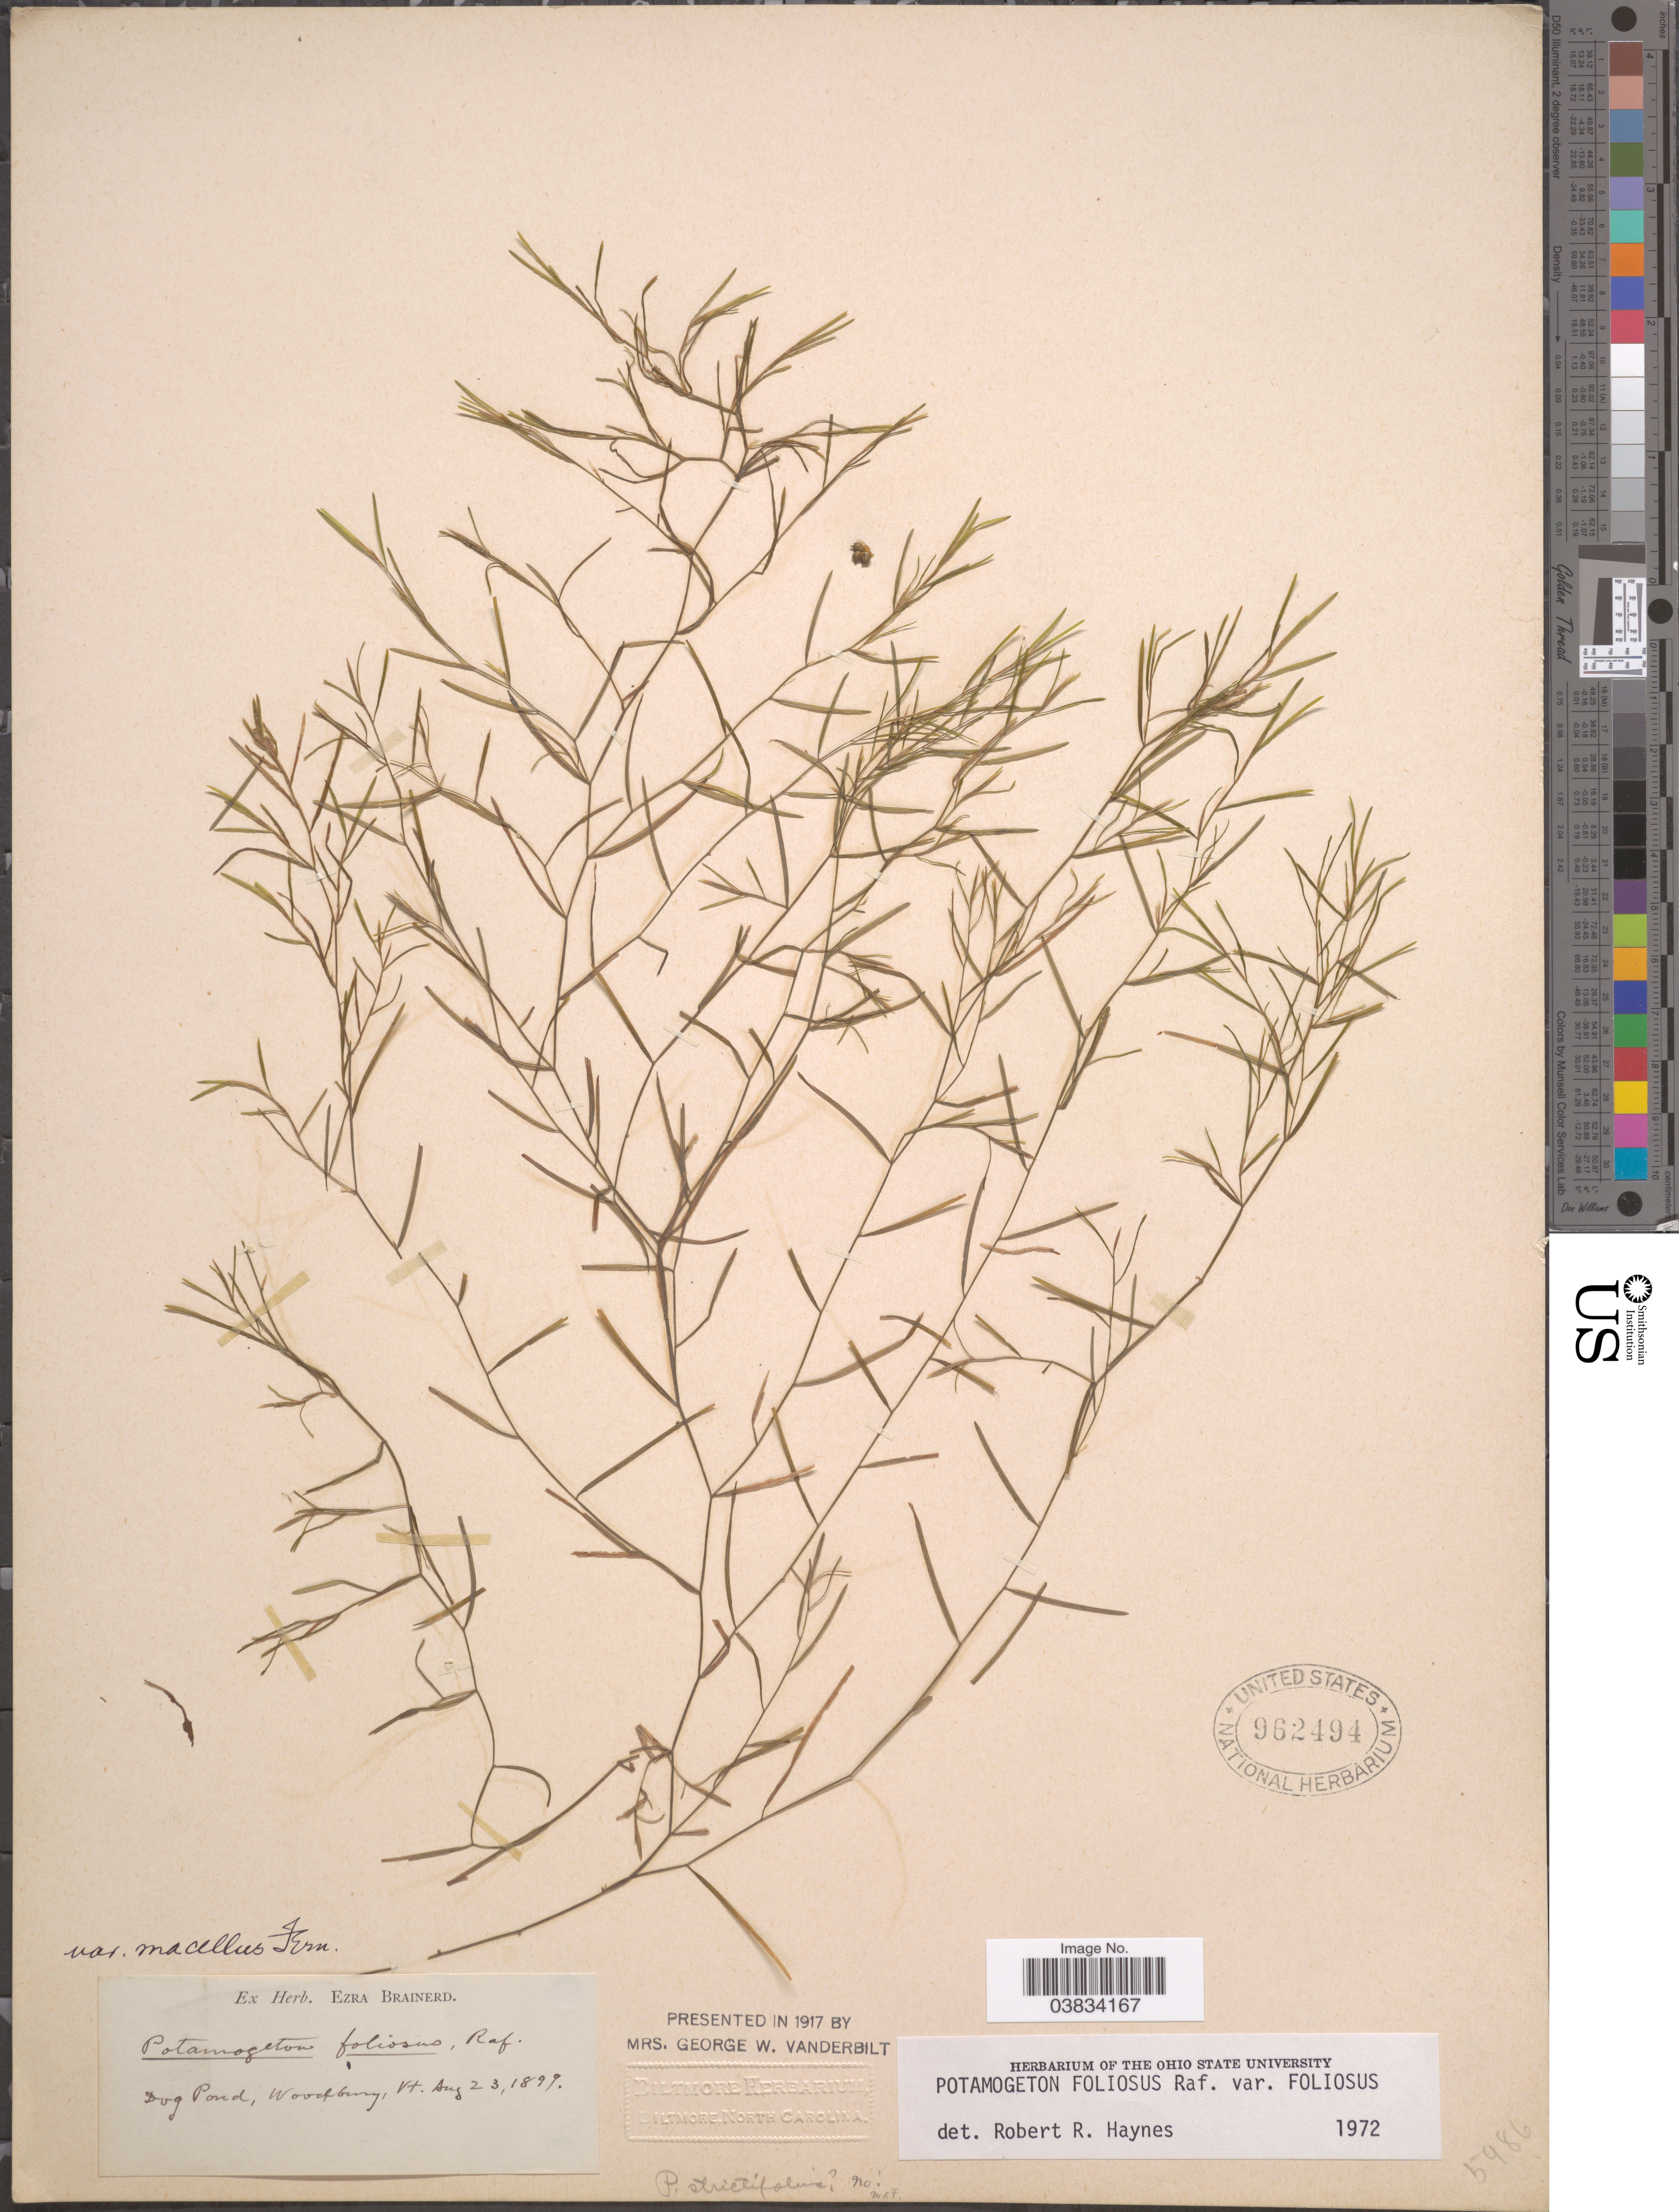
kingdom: Plantae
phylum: Tracheophyta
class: Liliopsida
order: Alismatales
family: Potamogetonaceae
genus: Potamogeton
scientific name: Potamogeton foliosus var. foliosus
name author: Raf.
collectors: ex herb. Ezra Brainerd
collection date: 1899-08-23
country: United States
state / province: Vermont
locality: Dog Pond, Woodbury.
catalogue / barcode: US 962494